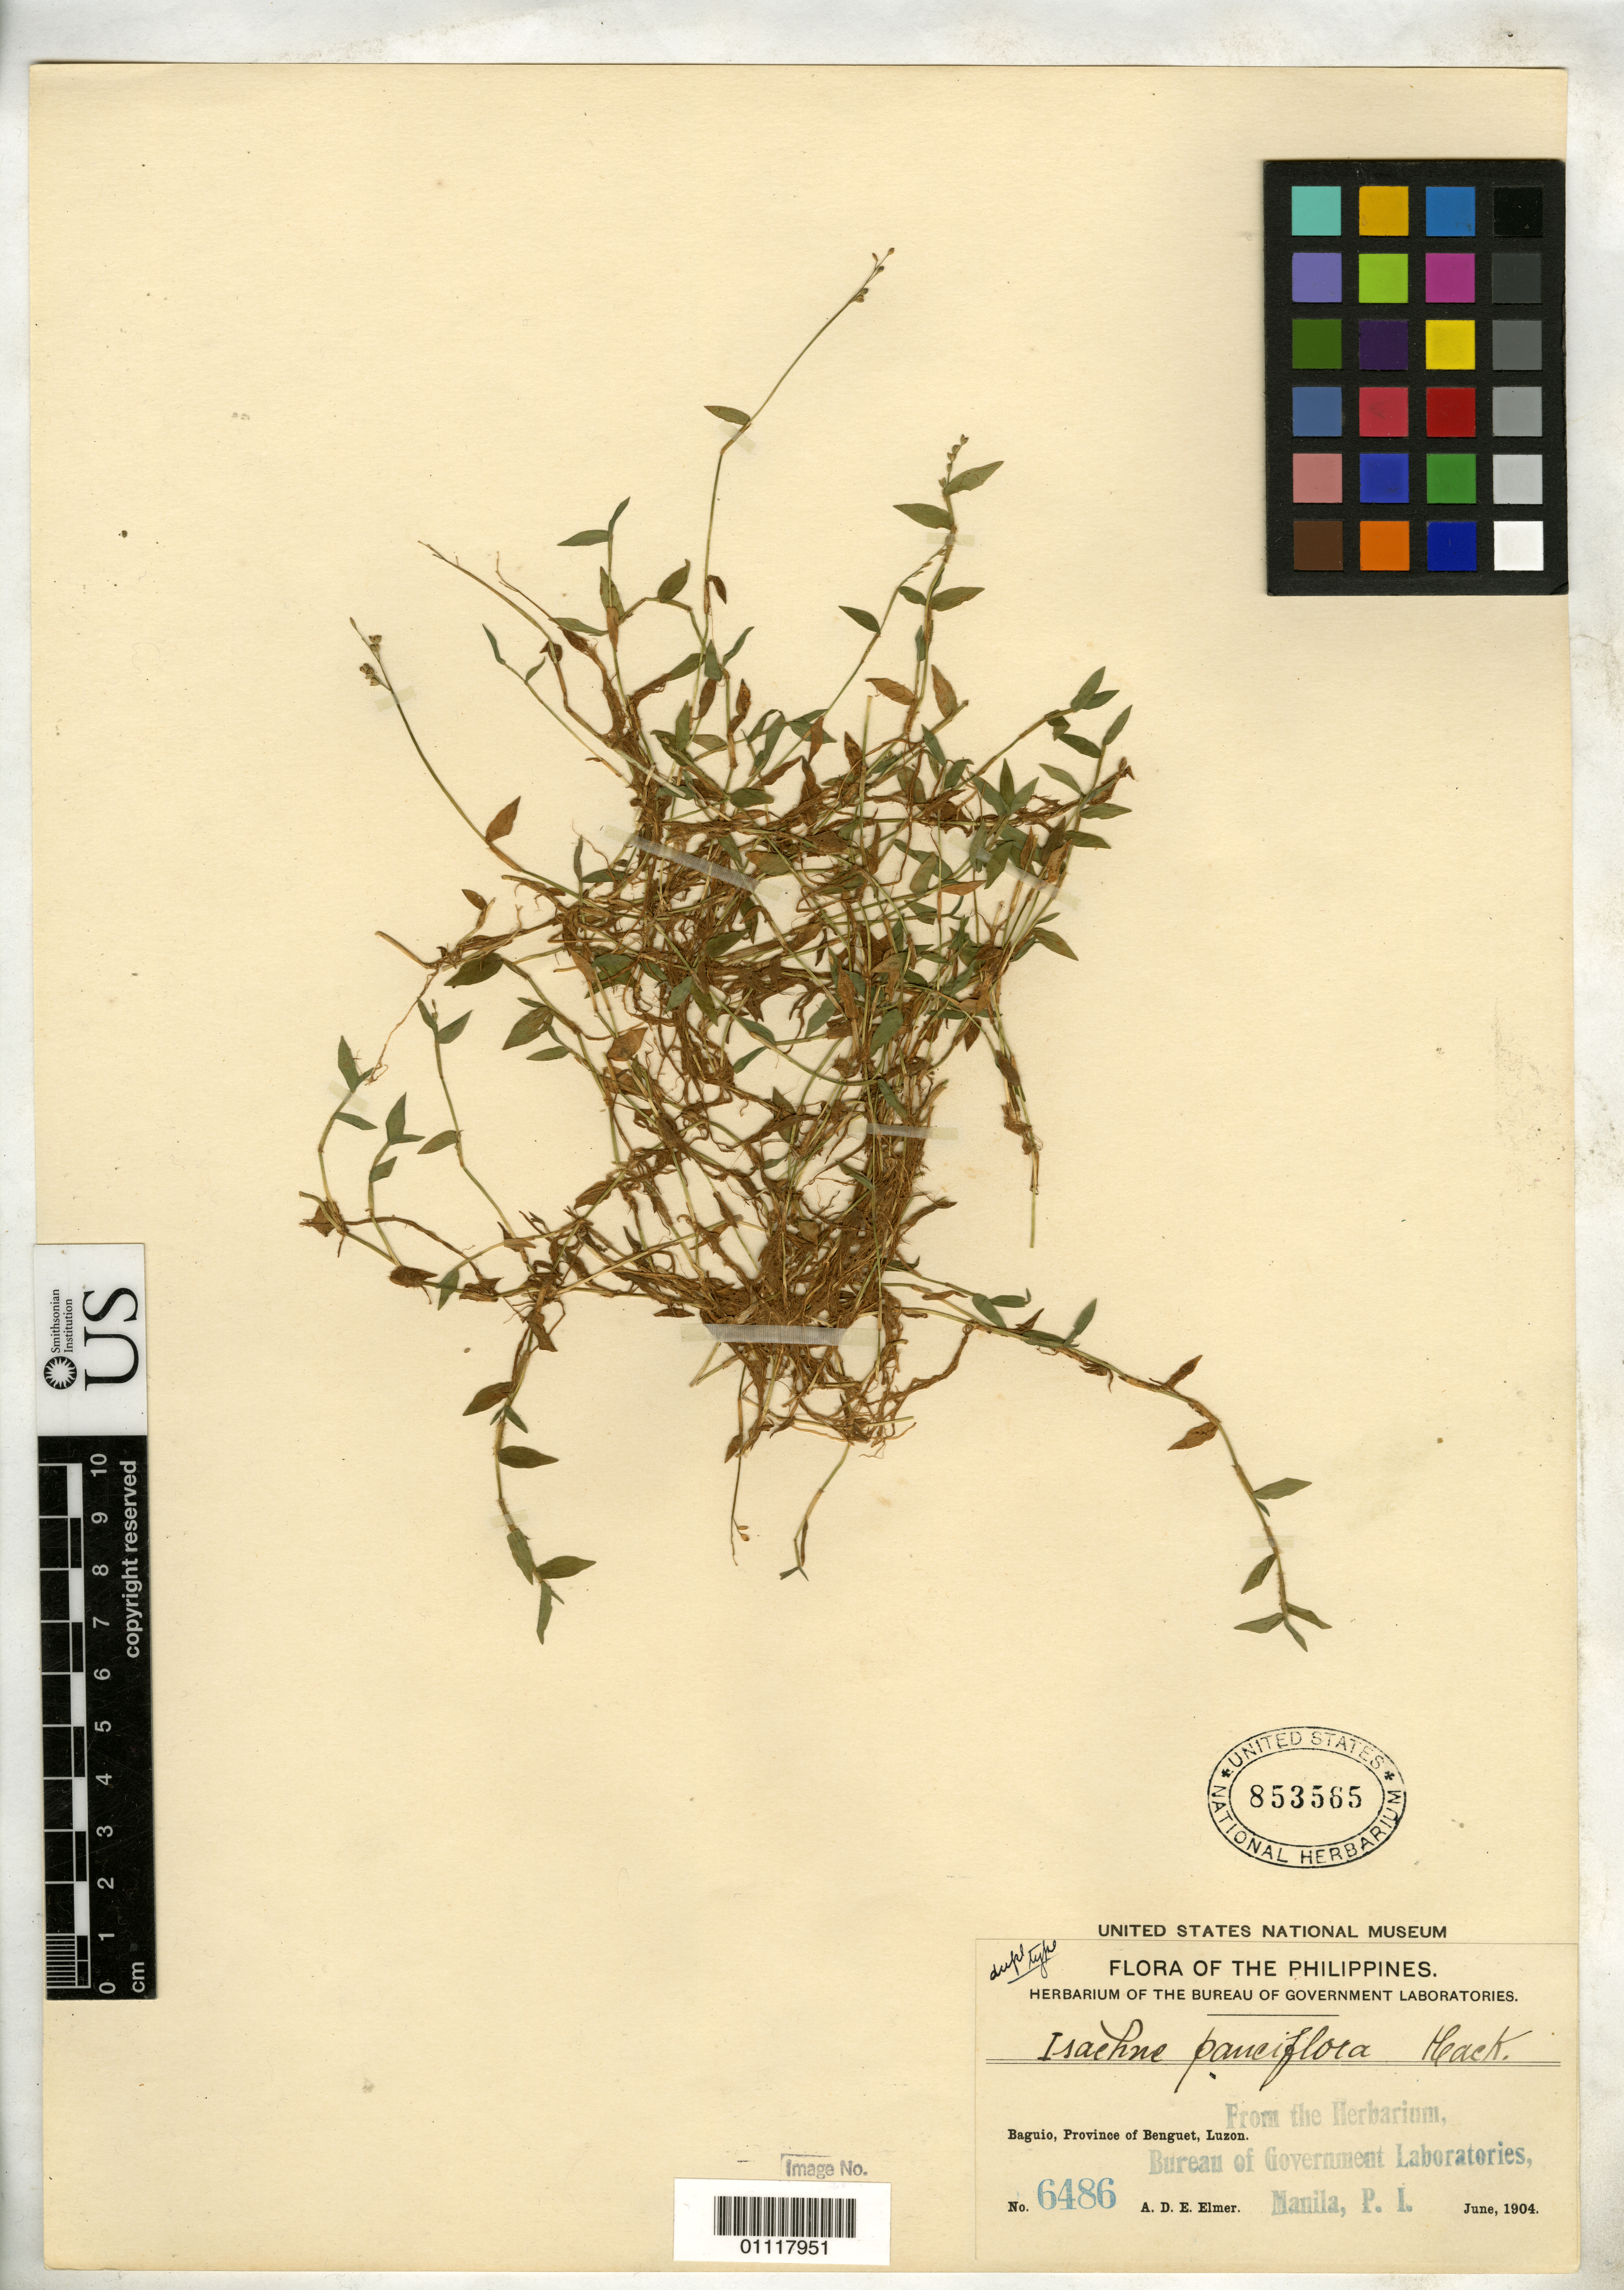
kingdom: Plantae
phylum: Tracheophyta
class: Liliopsida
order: Poales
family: Poaceae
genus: Isachne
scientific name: Isachne pauciflora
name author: Hack.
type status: Type Collection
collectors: A. D. E. Elmer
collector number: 6486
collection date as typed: Jun 1904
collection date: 1904-06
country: Philippines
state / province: Cordillera (Administrative Region)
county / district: Benguet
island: Luzon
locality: Baguio.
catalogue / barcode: US 853565